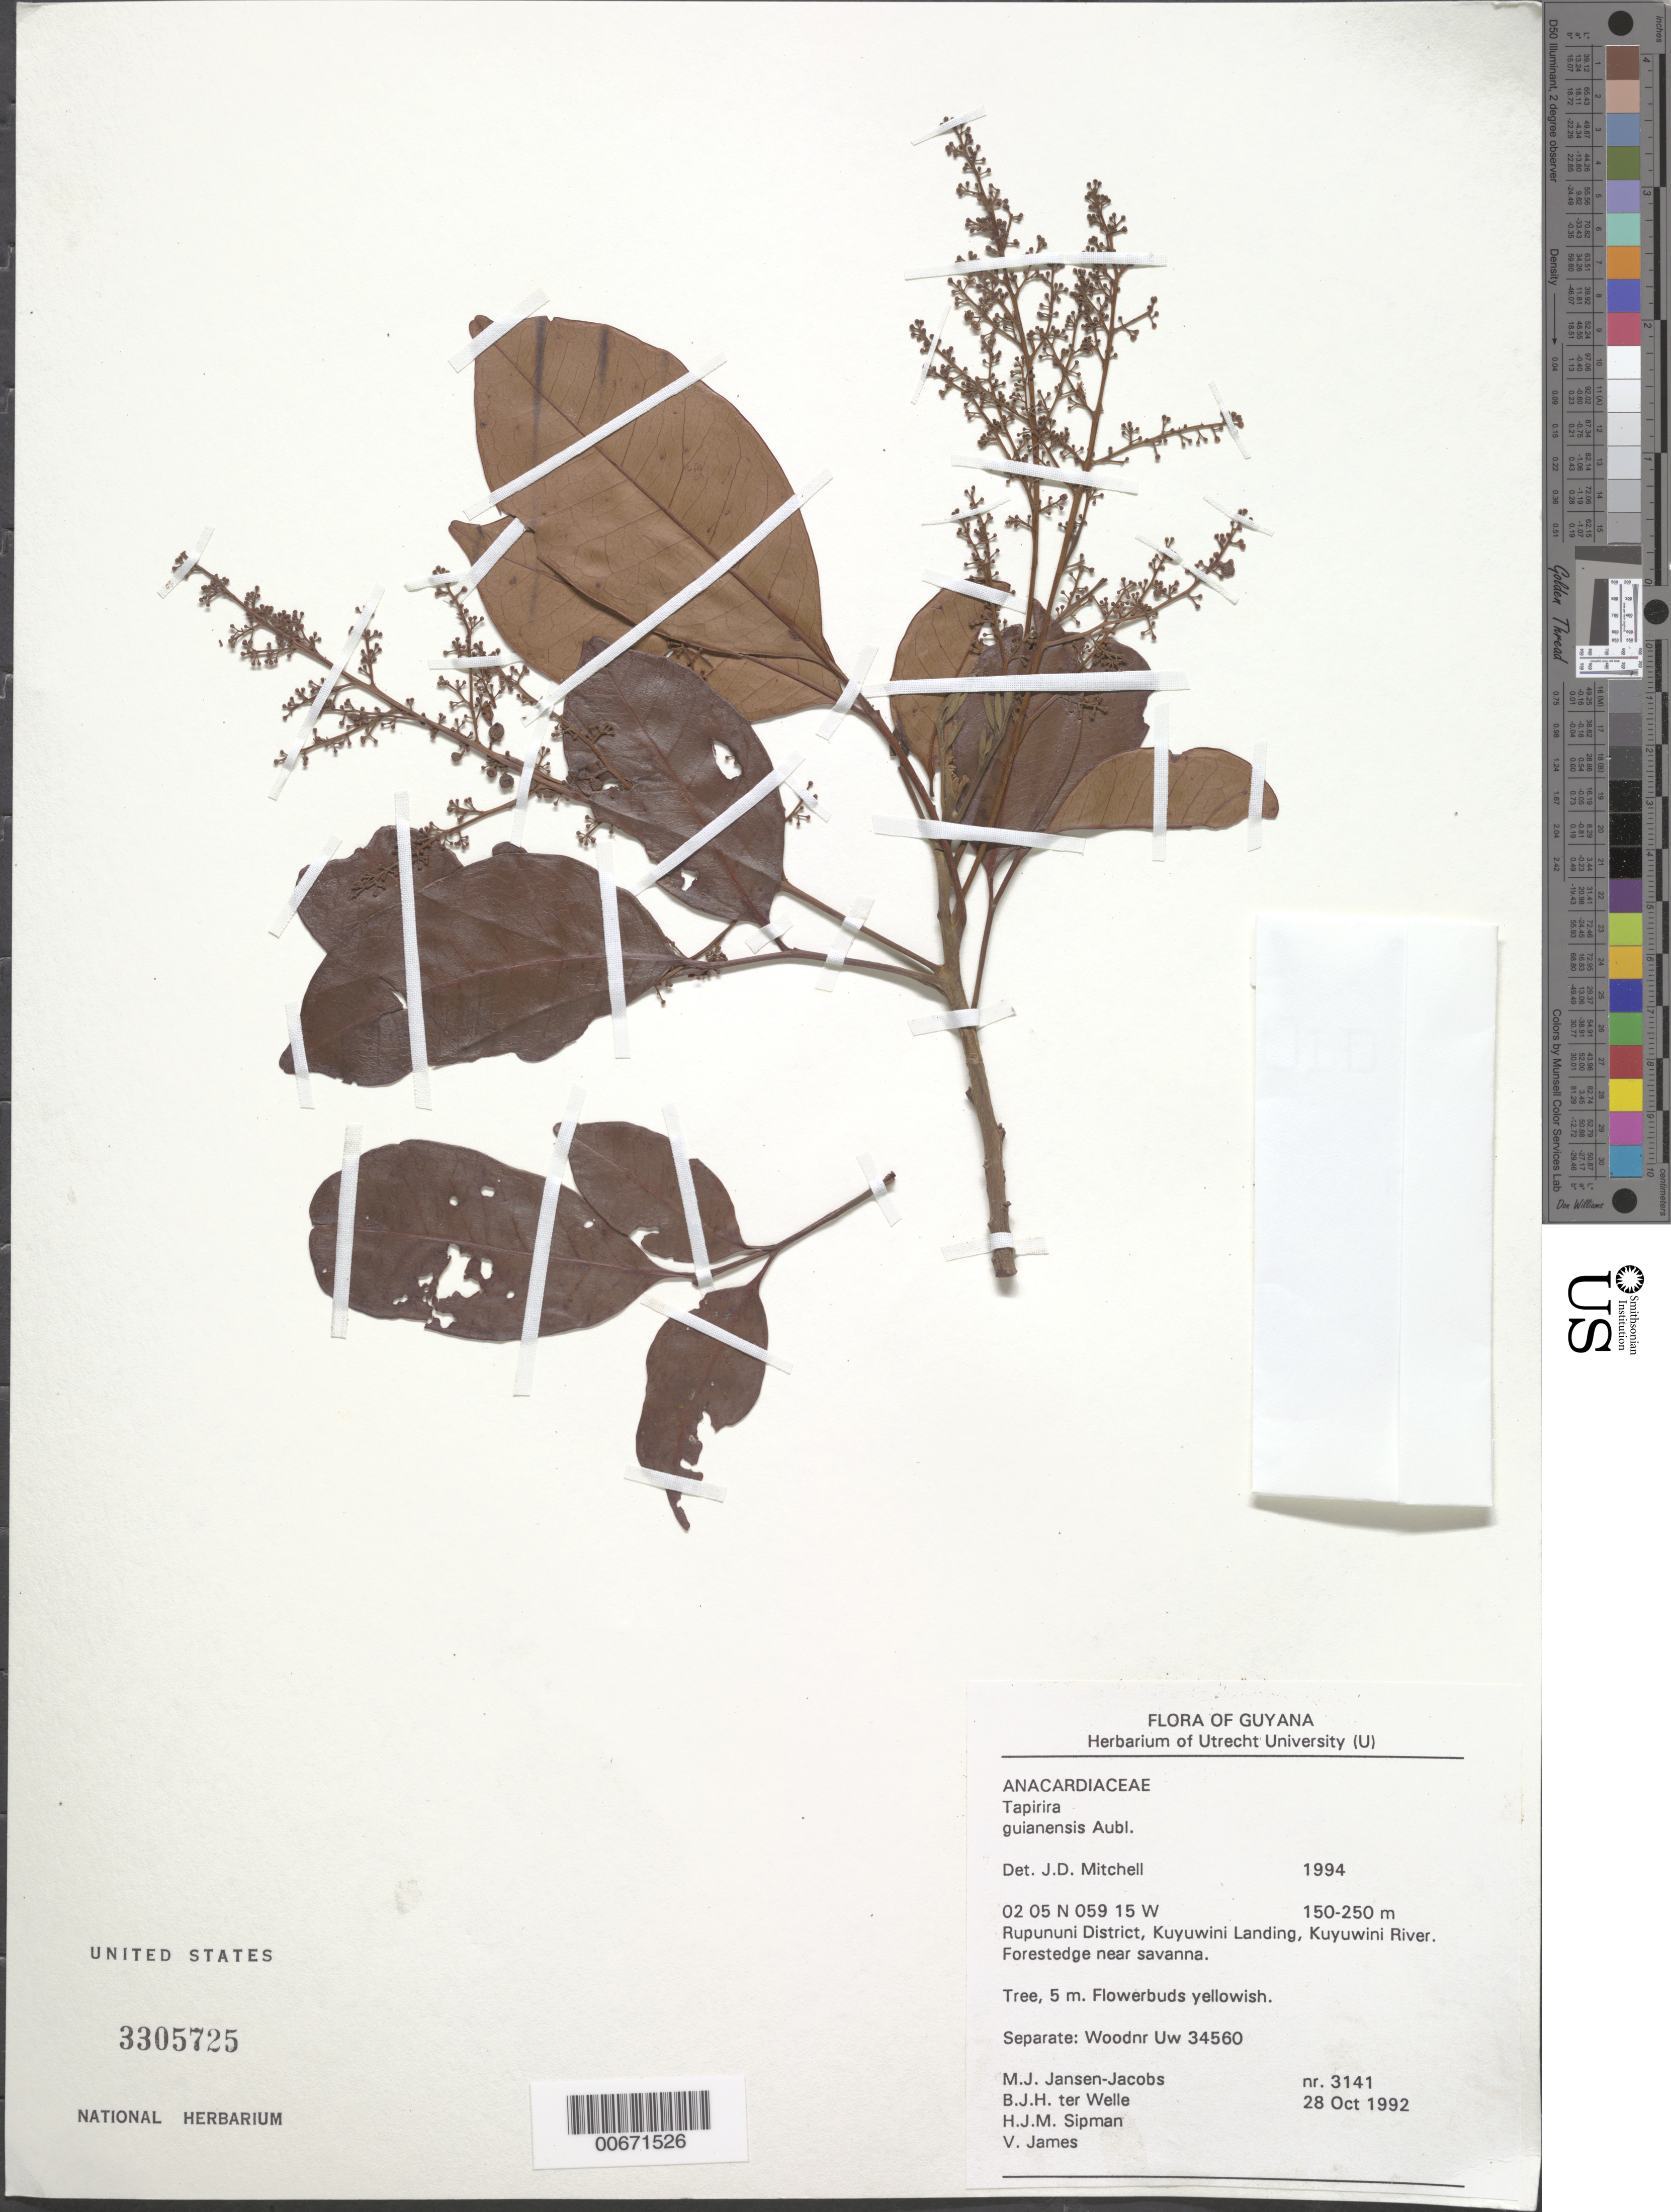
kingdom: Plantae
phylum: Tracheophyta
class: Magnoliopsida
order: Sapindales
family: Anacardiaceae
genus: Tapirira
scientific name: Tapirira guianensis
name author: Aubl.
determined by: Mitchell, John D.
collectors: M. J. Jansen-Jacobs, B. Welle, H. J. M. Sipman & V. James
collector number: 3141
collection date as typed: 28-Oct-92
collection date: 1992-10-28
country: Guyana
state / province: U. Takutu-U. Essequibo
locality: Kuyuwini Landing, Kuyuwini River, Rupununi District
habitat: Forest edge near savanna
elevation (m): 150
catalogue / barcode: US 3305725